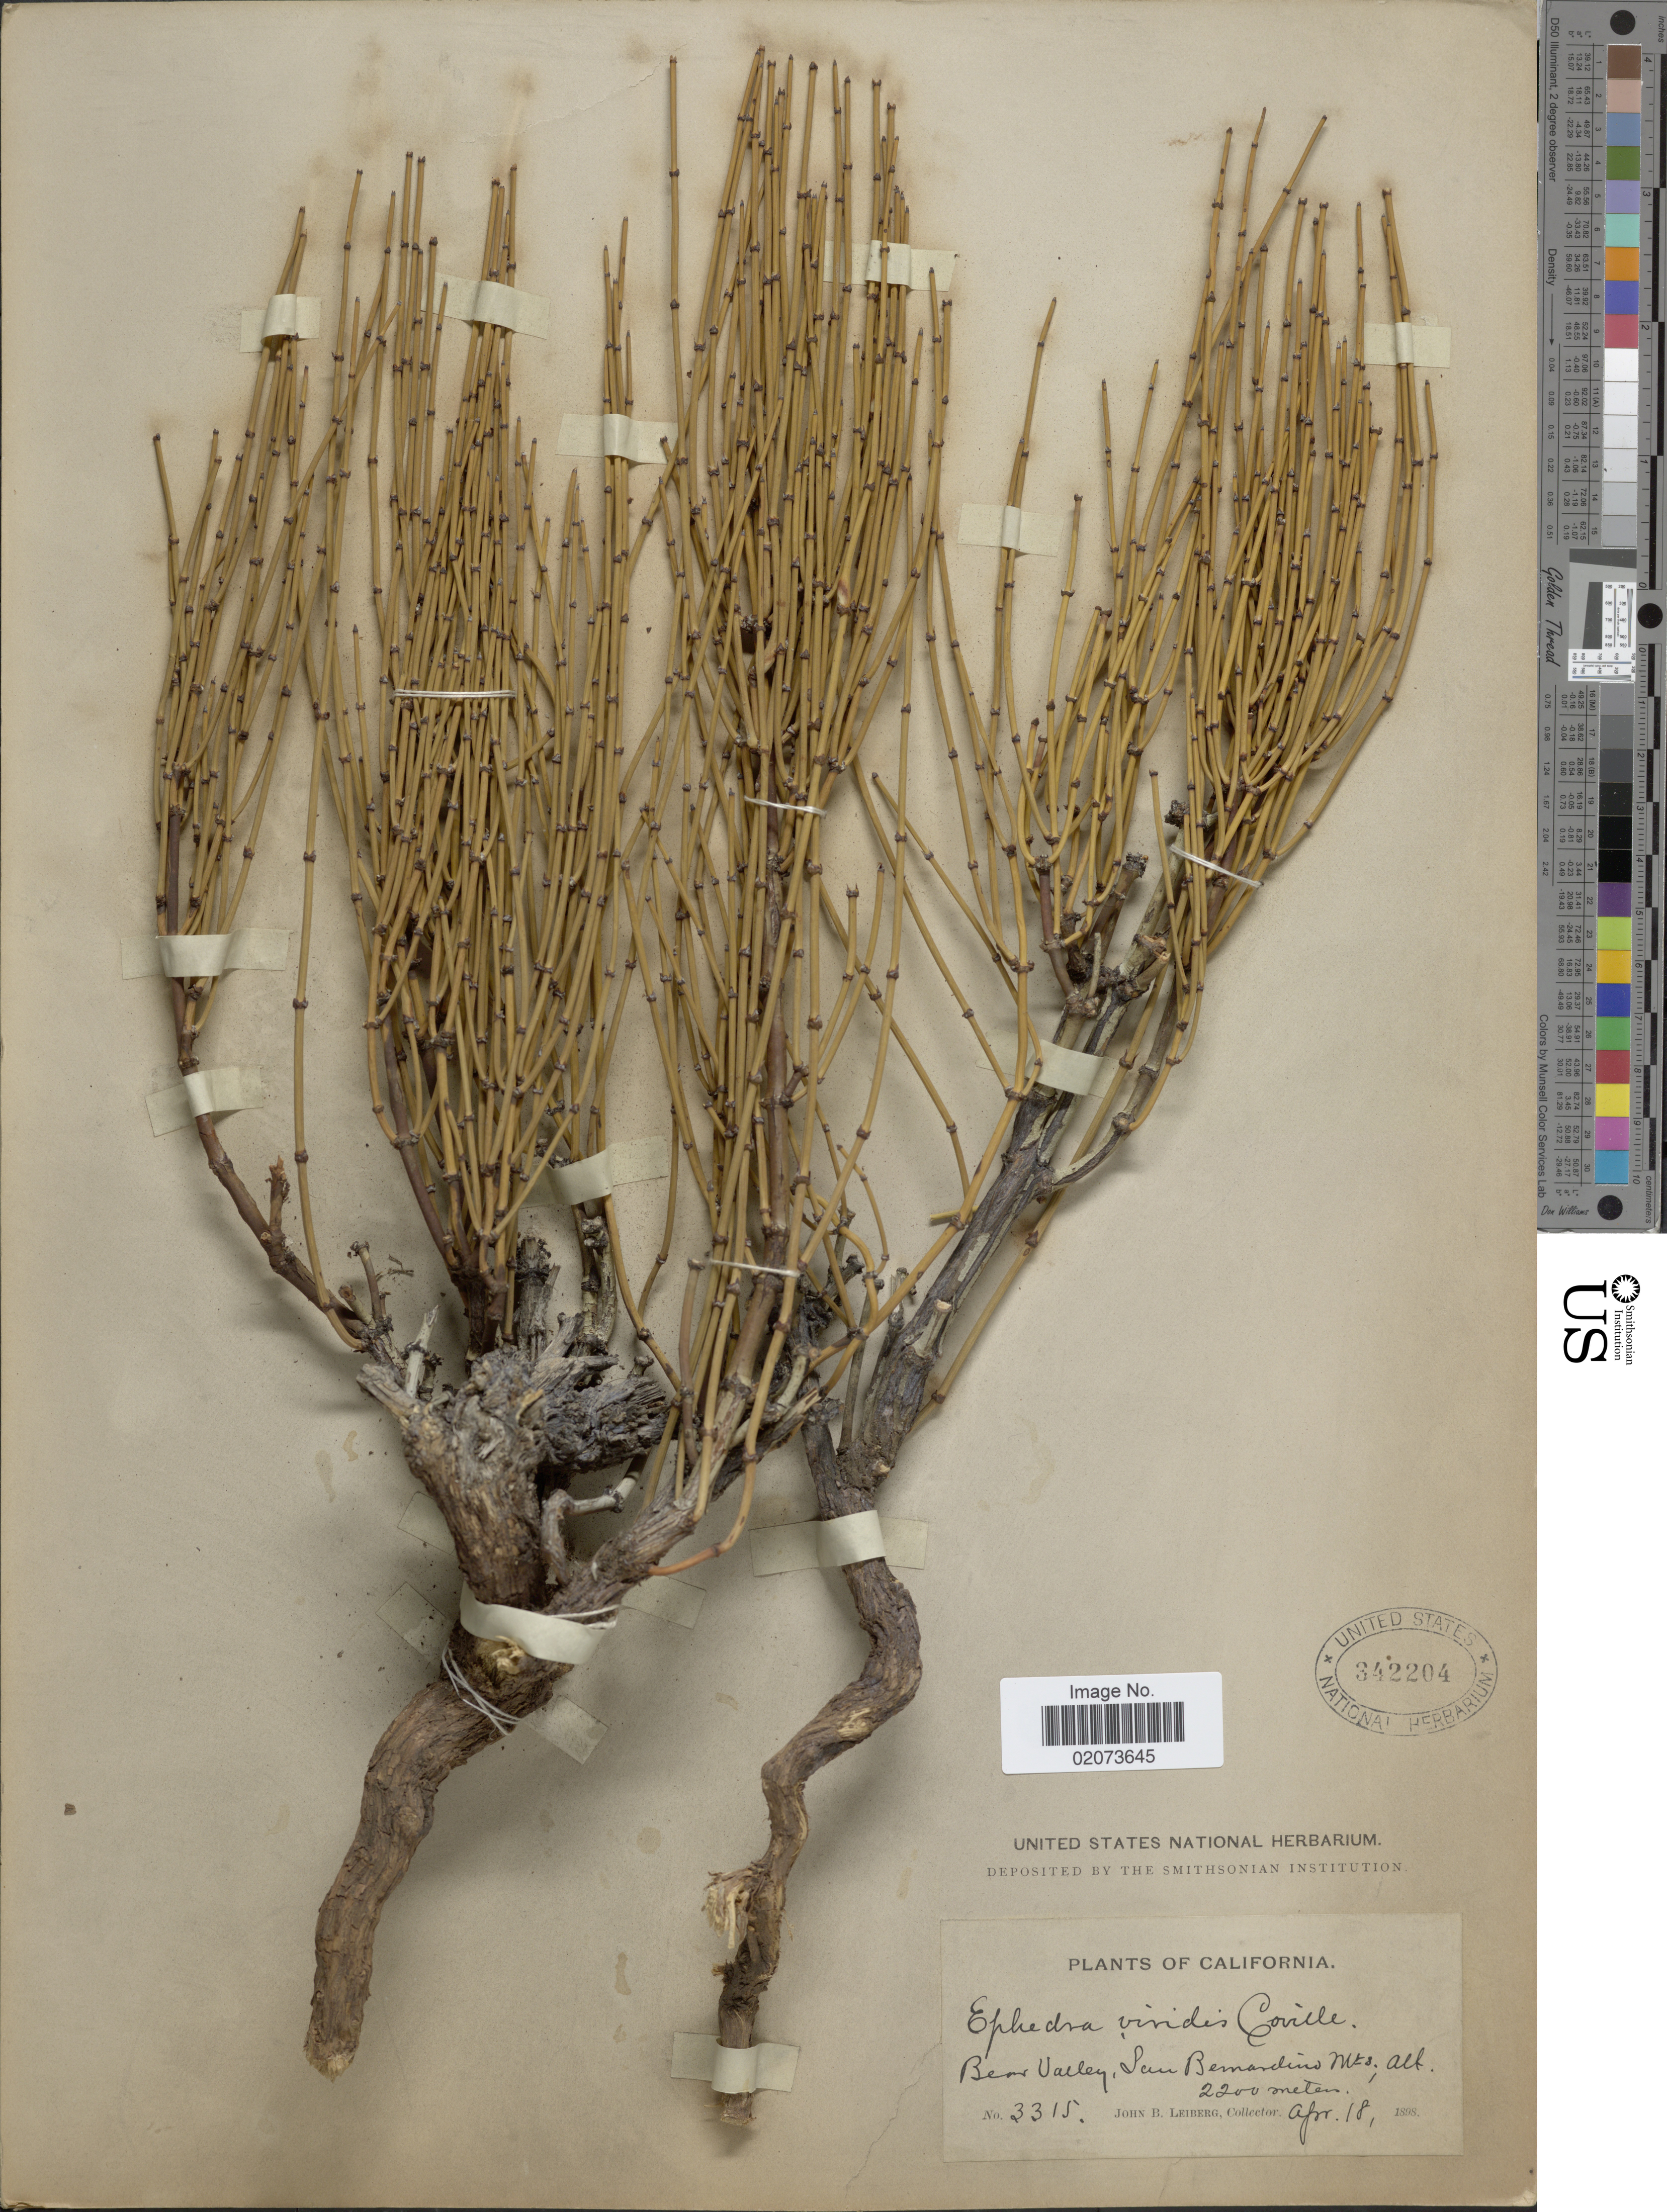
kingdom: Plantae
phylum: Tracheophyta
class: Gnetopsida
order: Ephedrales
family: Ephedraceae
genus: Ephedra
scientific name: Ephedra viridis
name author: Coville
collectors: J. Leiberg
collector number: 3315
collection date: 1898-04-18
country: United States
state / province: California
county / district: San Bernardino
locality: Bear Valley, San Bernardino Mts.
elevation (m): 2200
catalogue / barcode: US 342204